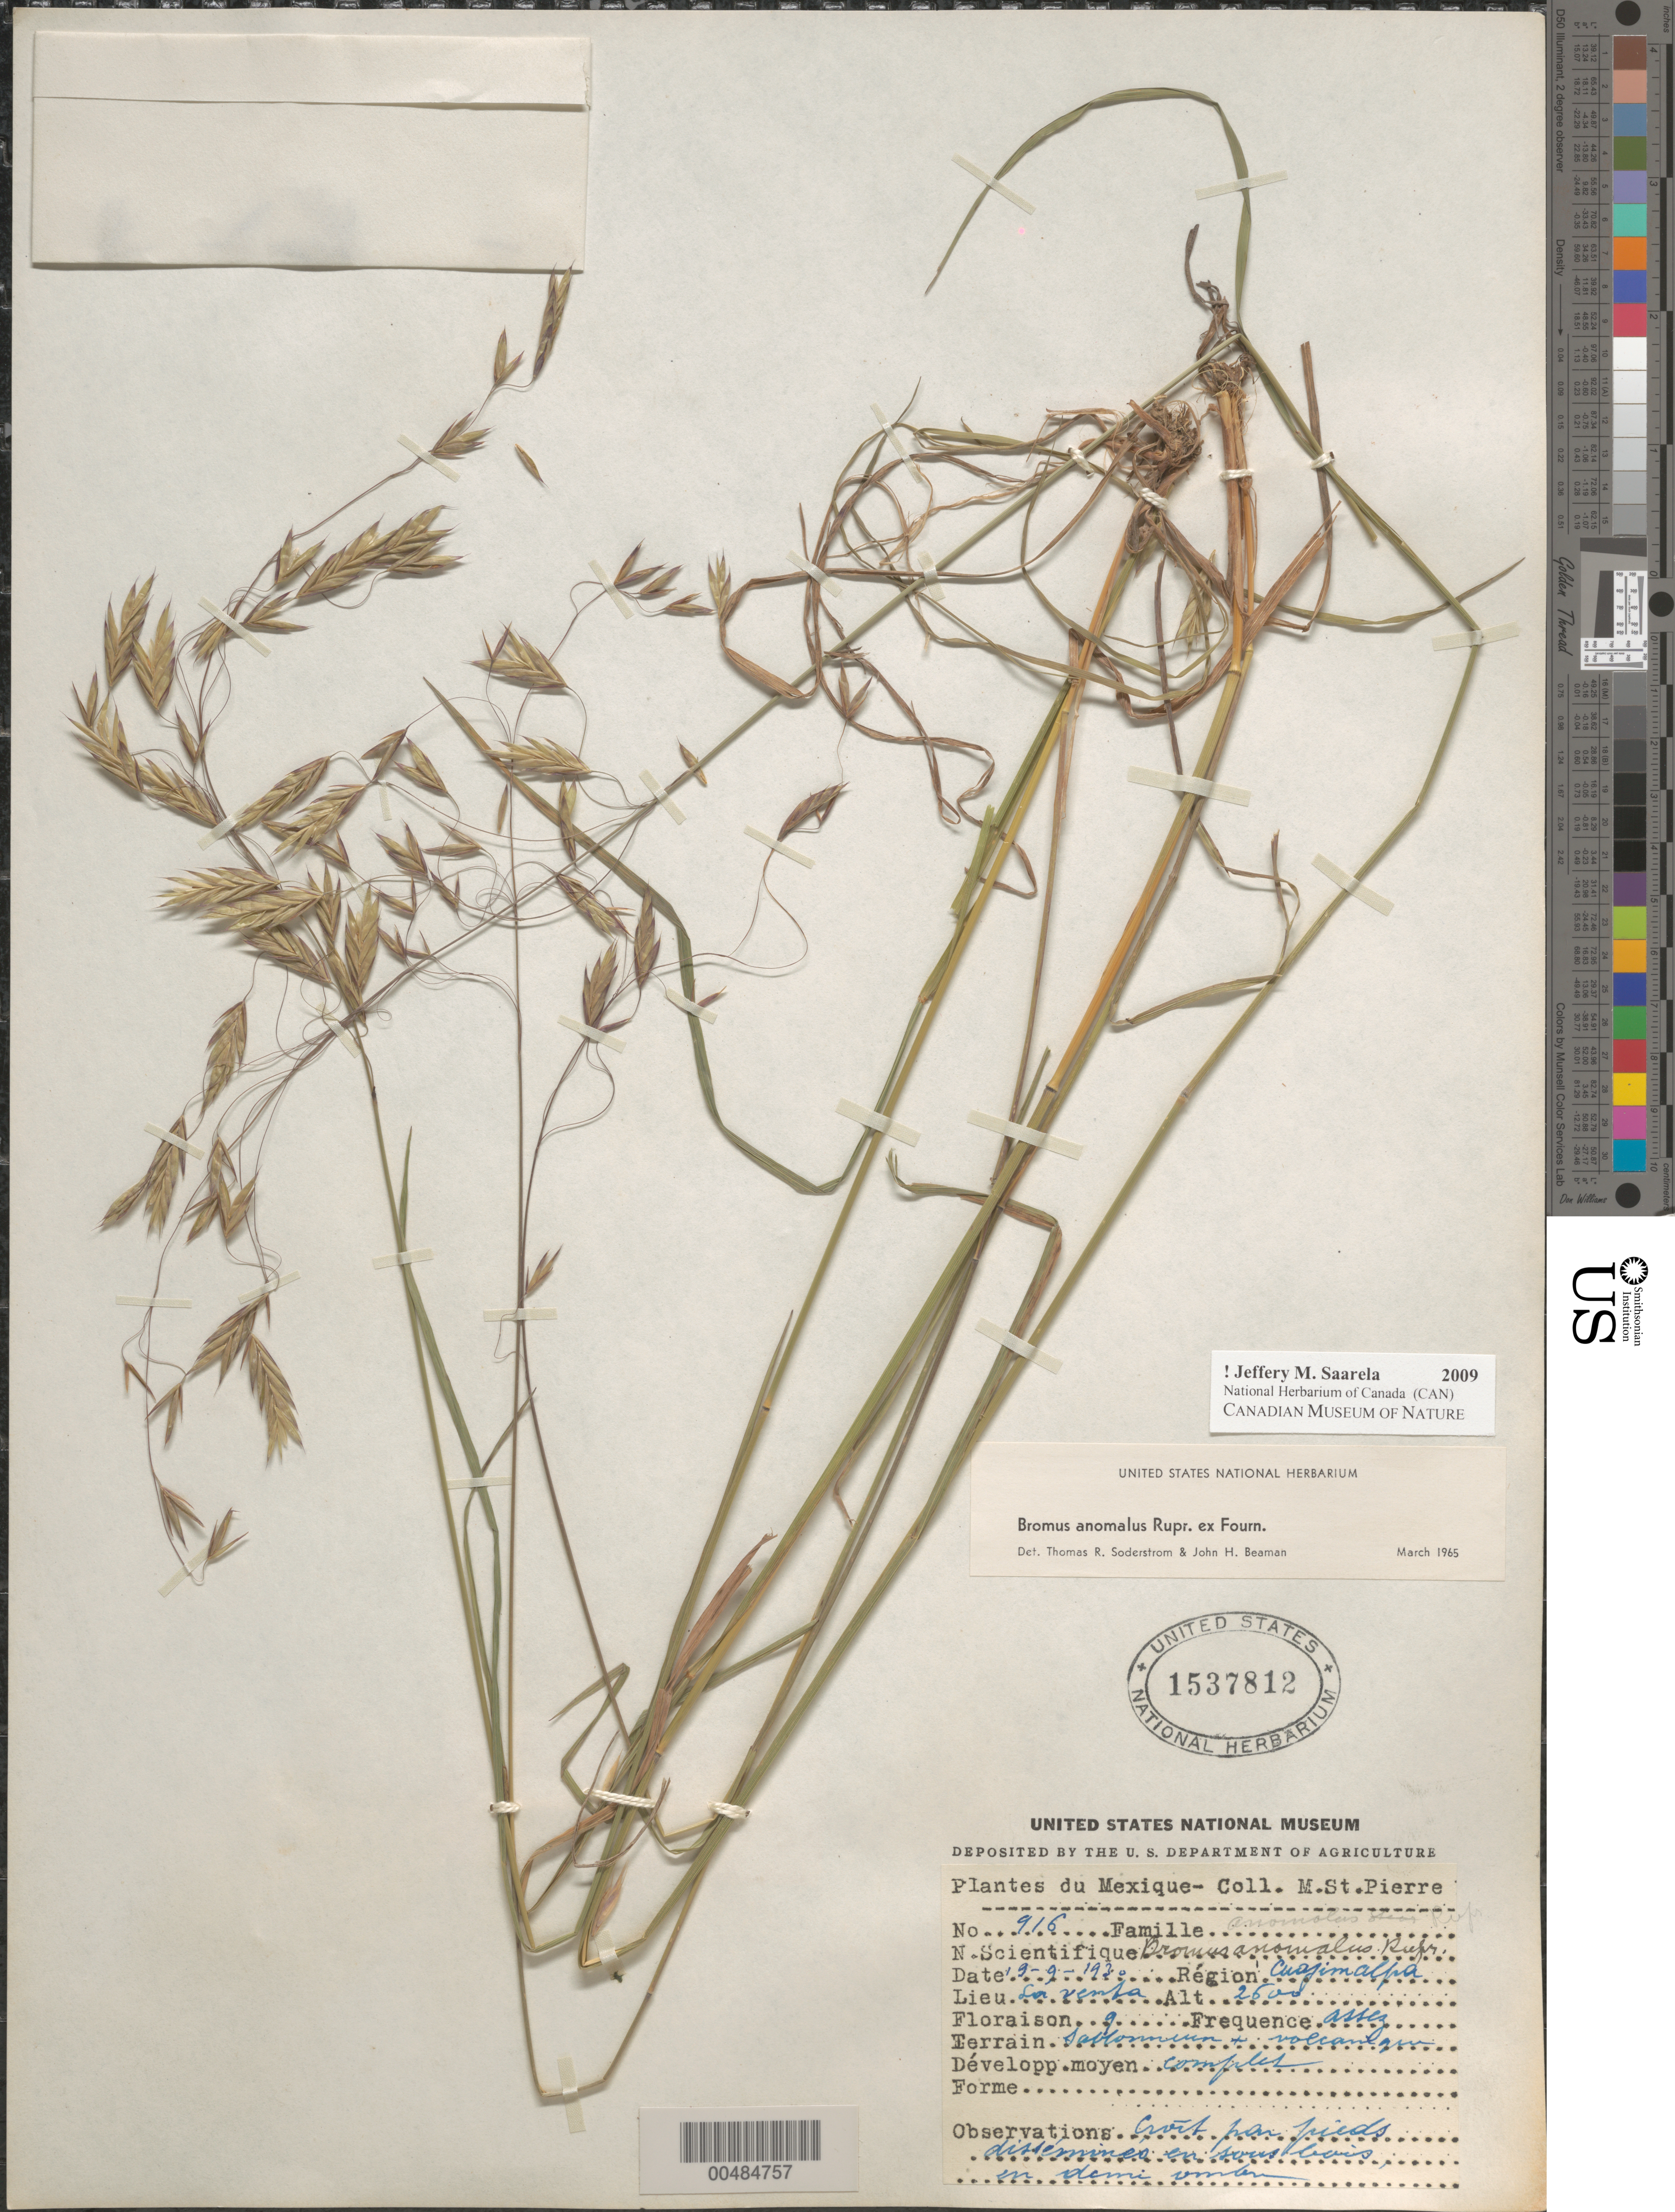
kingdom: Plantae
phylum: Tracheophyta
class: Liliopsida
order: Poales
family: Poaceae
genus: Bromus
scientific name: Bromus anomalus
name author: Rupr. ex E. Fourn.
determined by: Soderstrom, T. R.; Beaman, J. H.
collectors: M. Saint-Pierre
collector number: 916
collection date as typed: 19 Sep 1930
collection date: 1930-09-19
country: Mexico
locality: Cuajimalpa, La Venta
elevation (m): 2600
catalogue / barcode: US 1537812